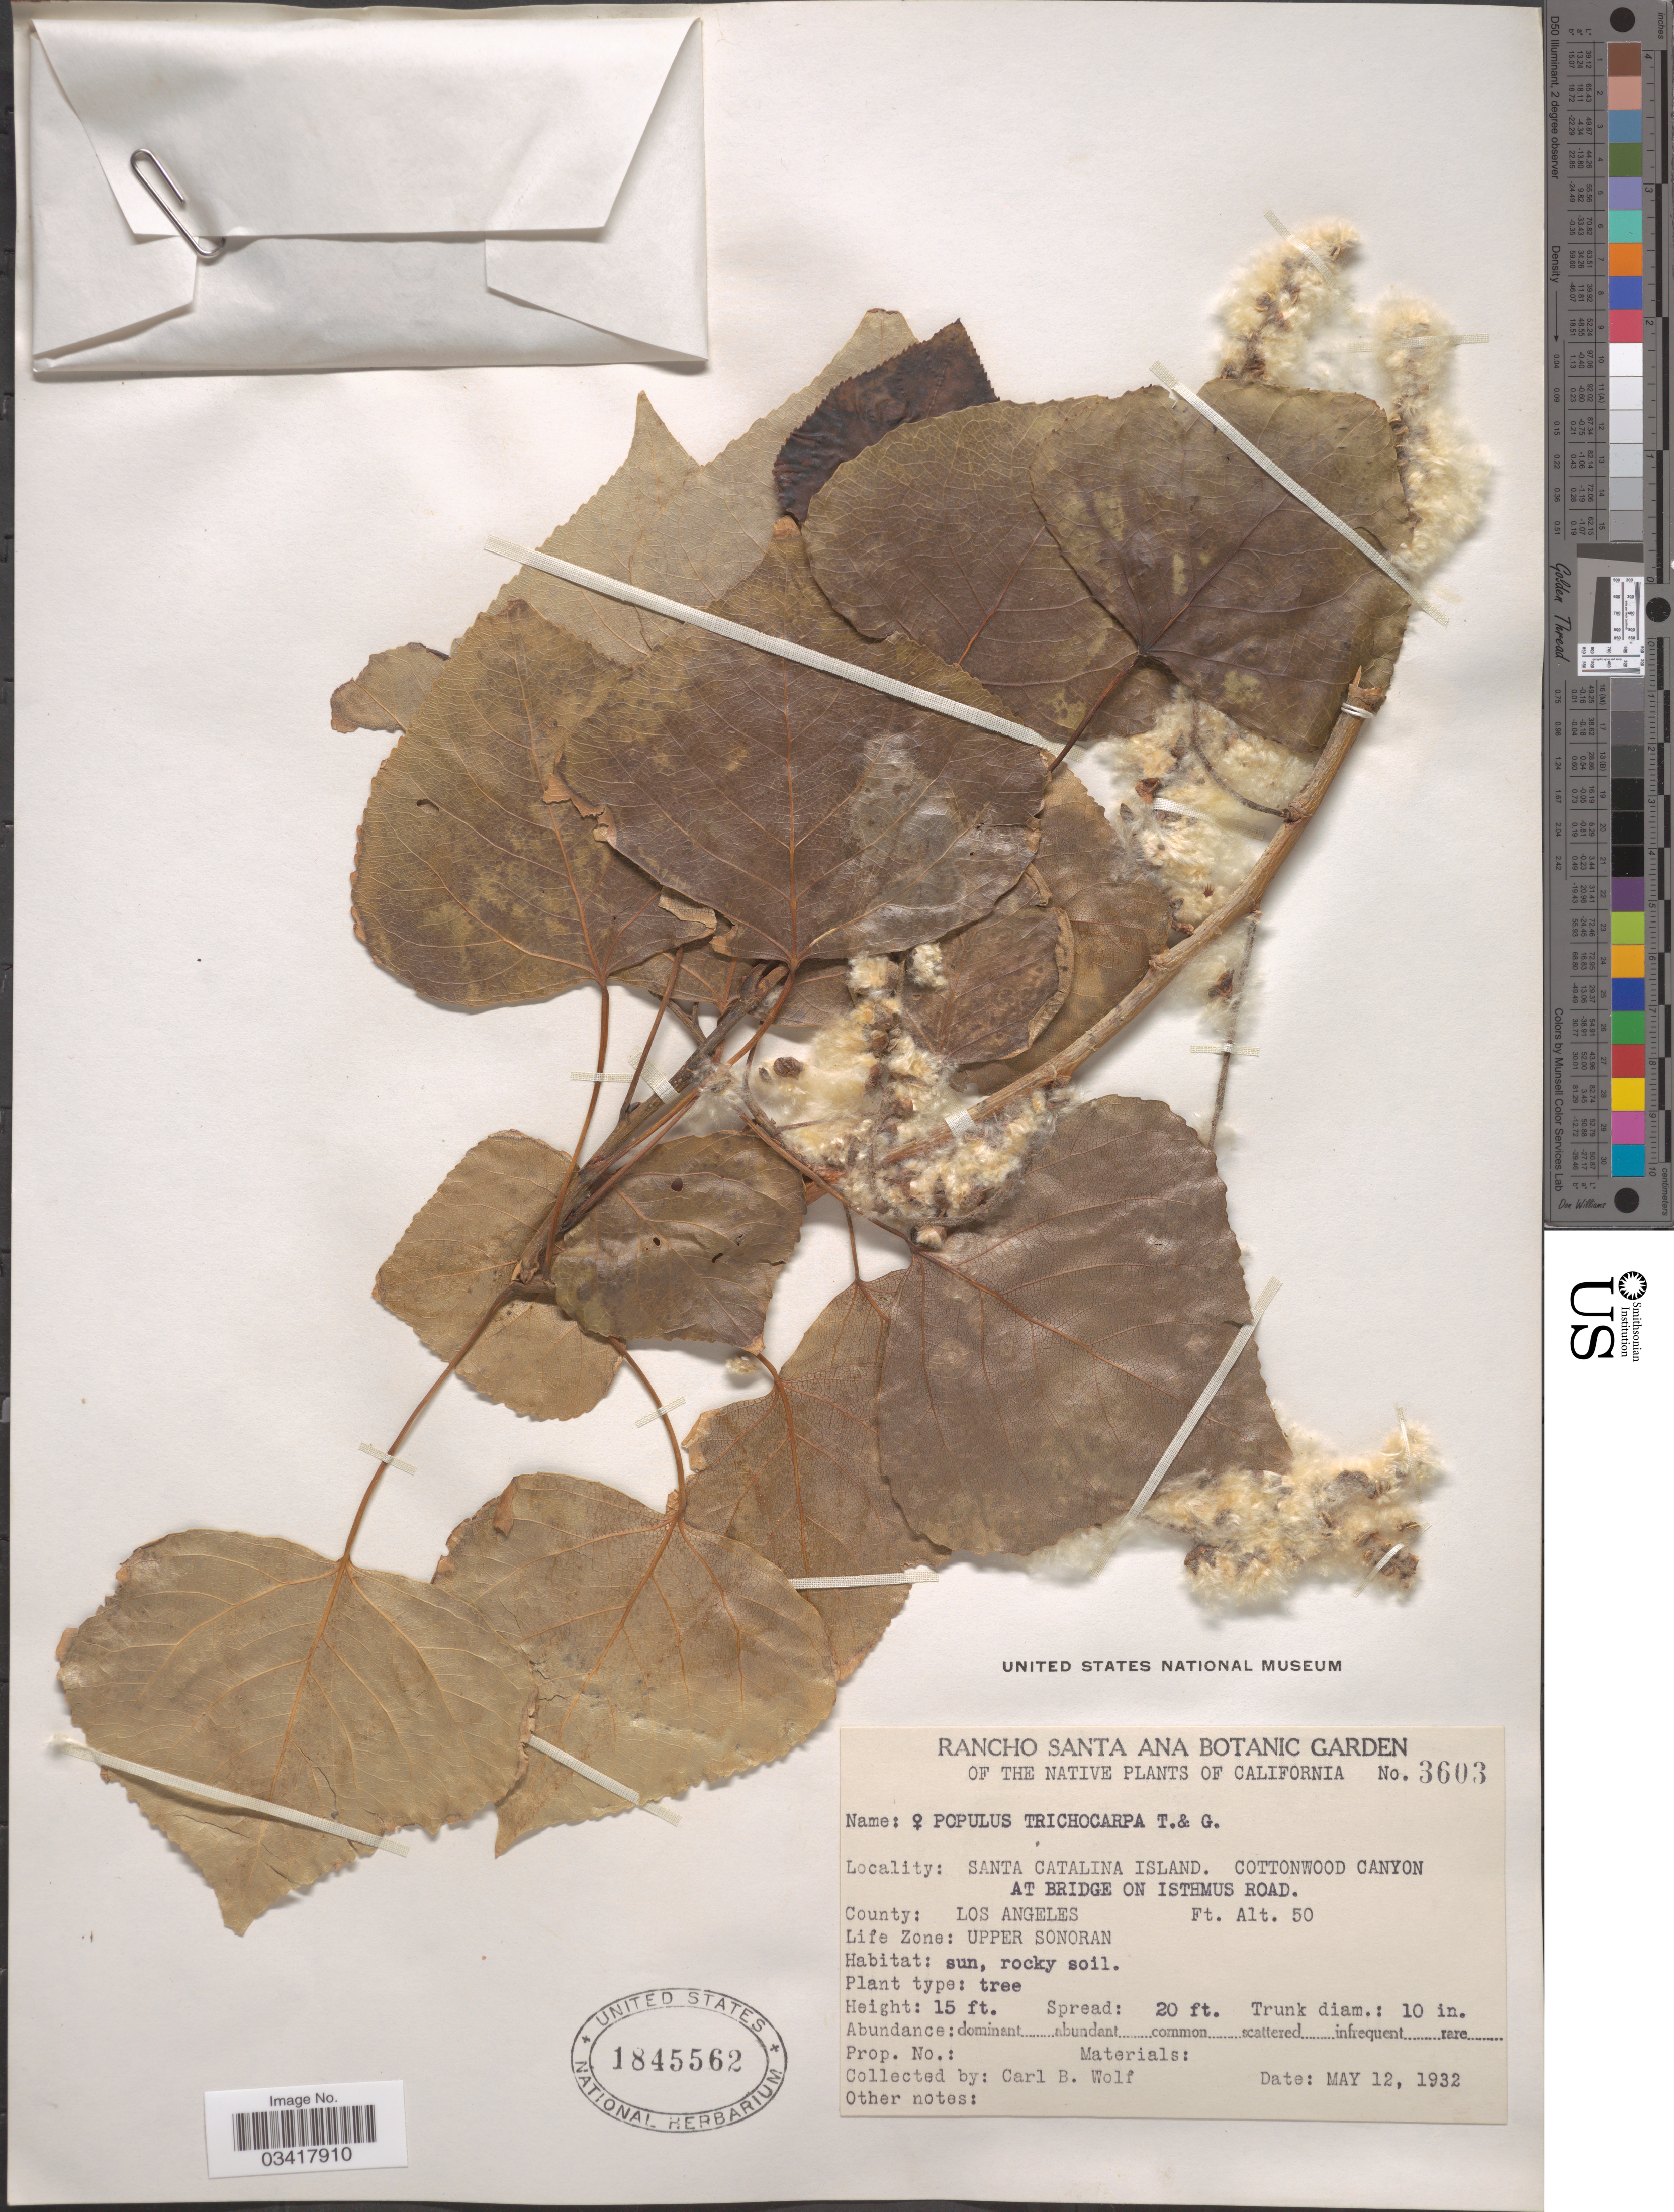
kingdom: Plantae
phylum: Tracheophyta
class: Magnoliopsida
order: Malpighiales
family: Salicaceae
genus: Populus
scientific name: Populus trichocarpa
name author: Torr. & A. Gray ex W. Hook.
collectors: C. B. Wolf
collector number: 3603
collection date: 1932-05-12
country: United States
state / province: California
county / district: Los Angeles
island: Santa Catalina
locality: Santa Catalina Island. Cottonwood Canyon at Bridge on Isthmus Road. County: Los Angeles. Life Zone: Upper Sonoran.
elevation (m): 15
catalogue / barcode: US 1845562